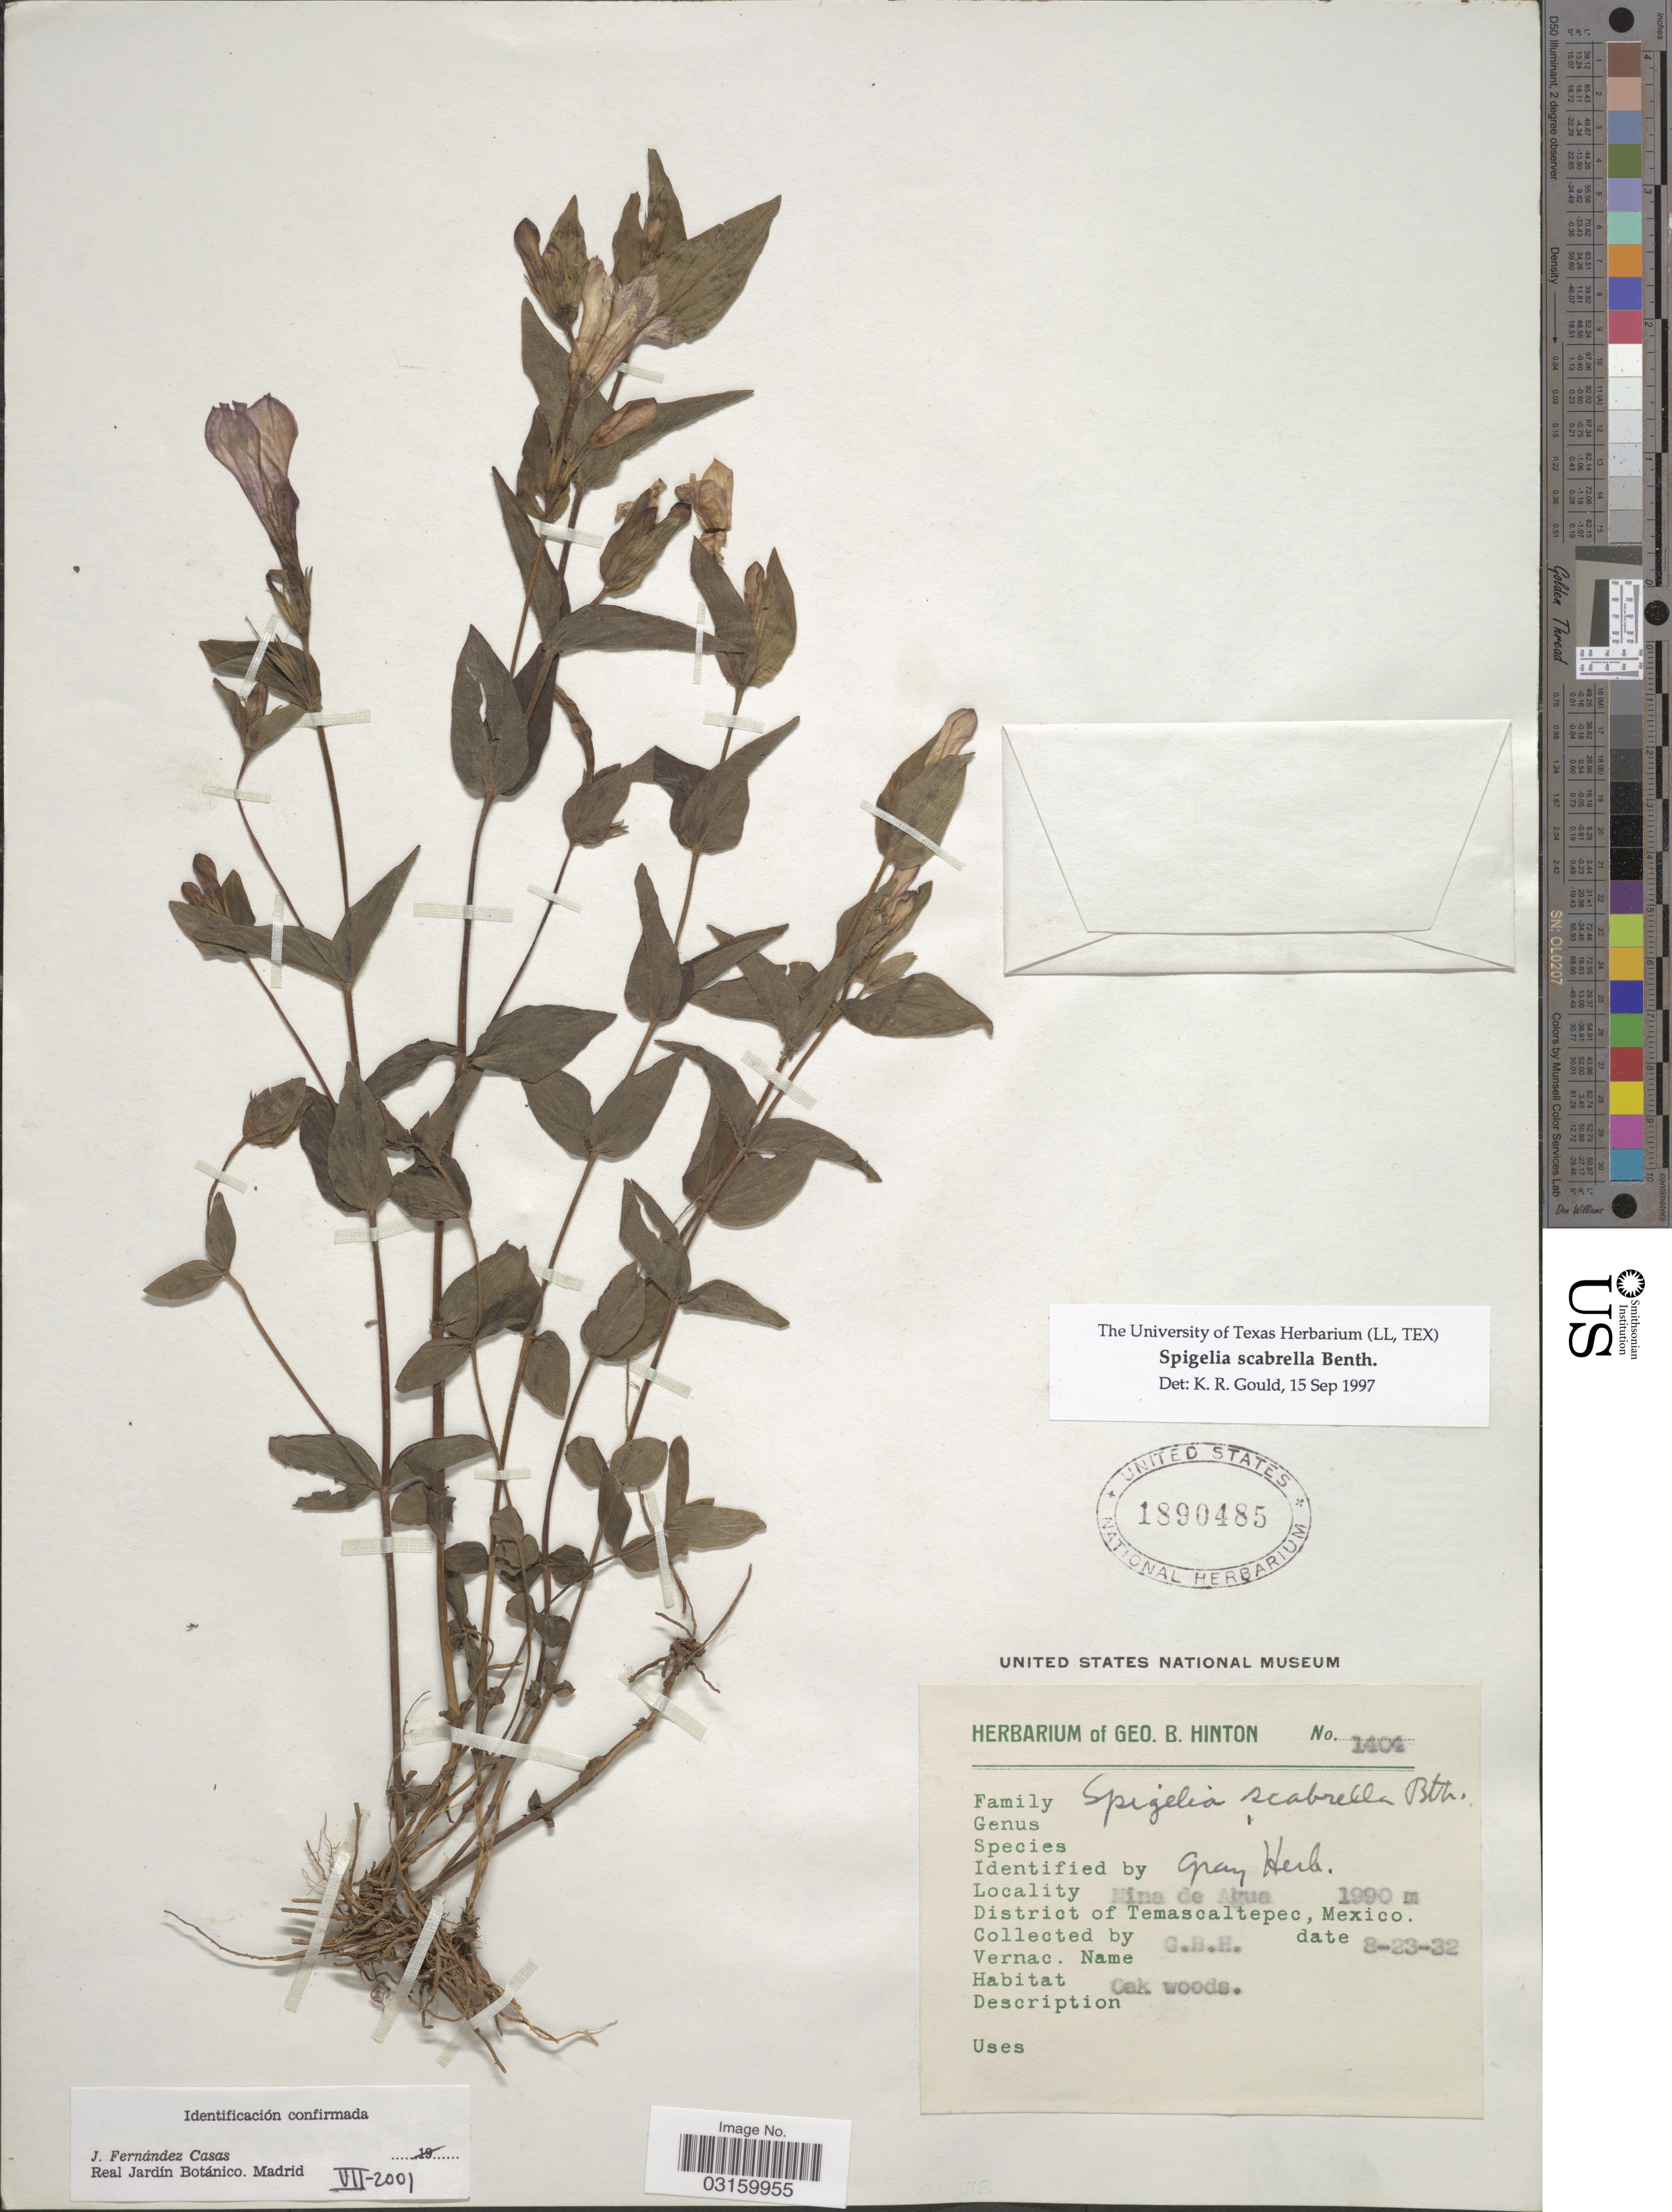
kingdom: Plantae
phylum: Tracheophyta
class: Magnoliopsida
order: Gentianales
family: Loganiaceae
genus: Spigelia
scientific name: Spigelia scabrella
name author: Benth.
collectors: G. B. Hinton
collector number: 1404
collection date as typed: Transcribed d/m/y: 23/8/32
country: Mexico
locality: Mina de Agua, District of Temascaltepec.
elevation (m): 1990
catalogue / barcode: US 1890485